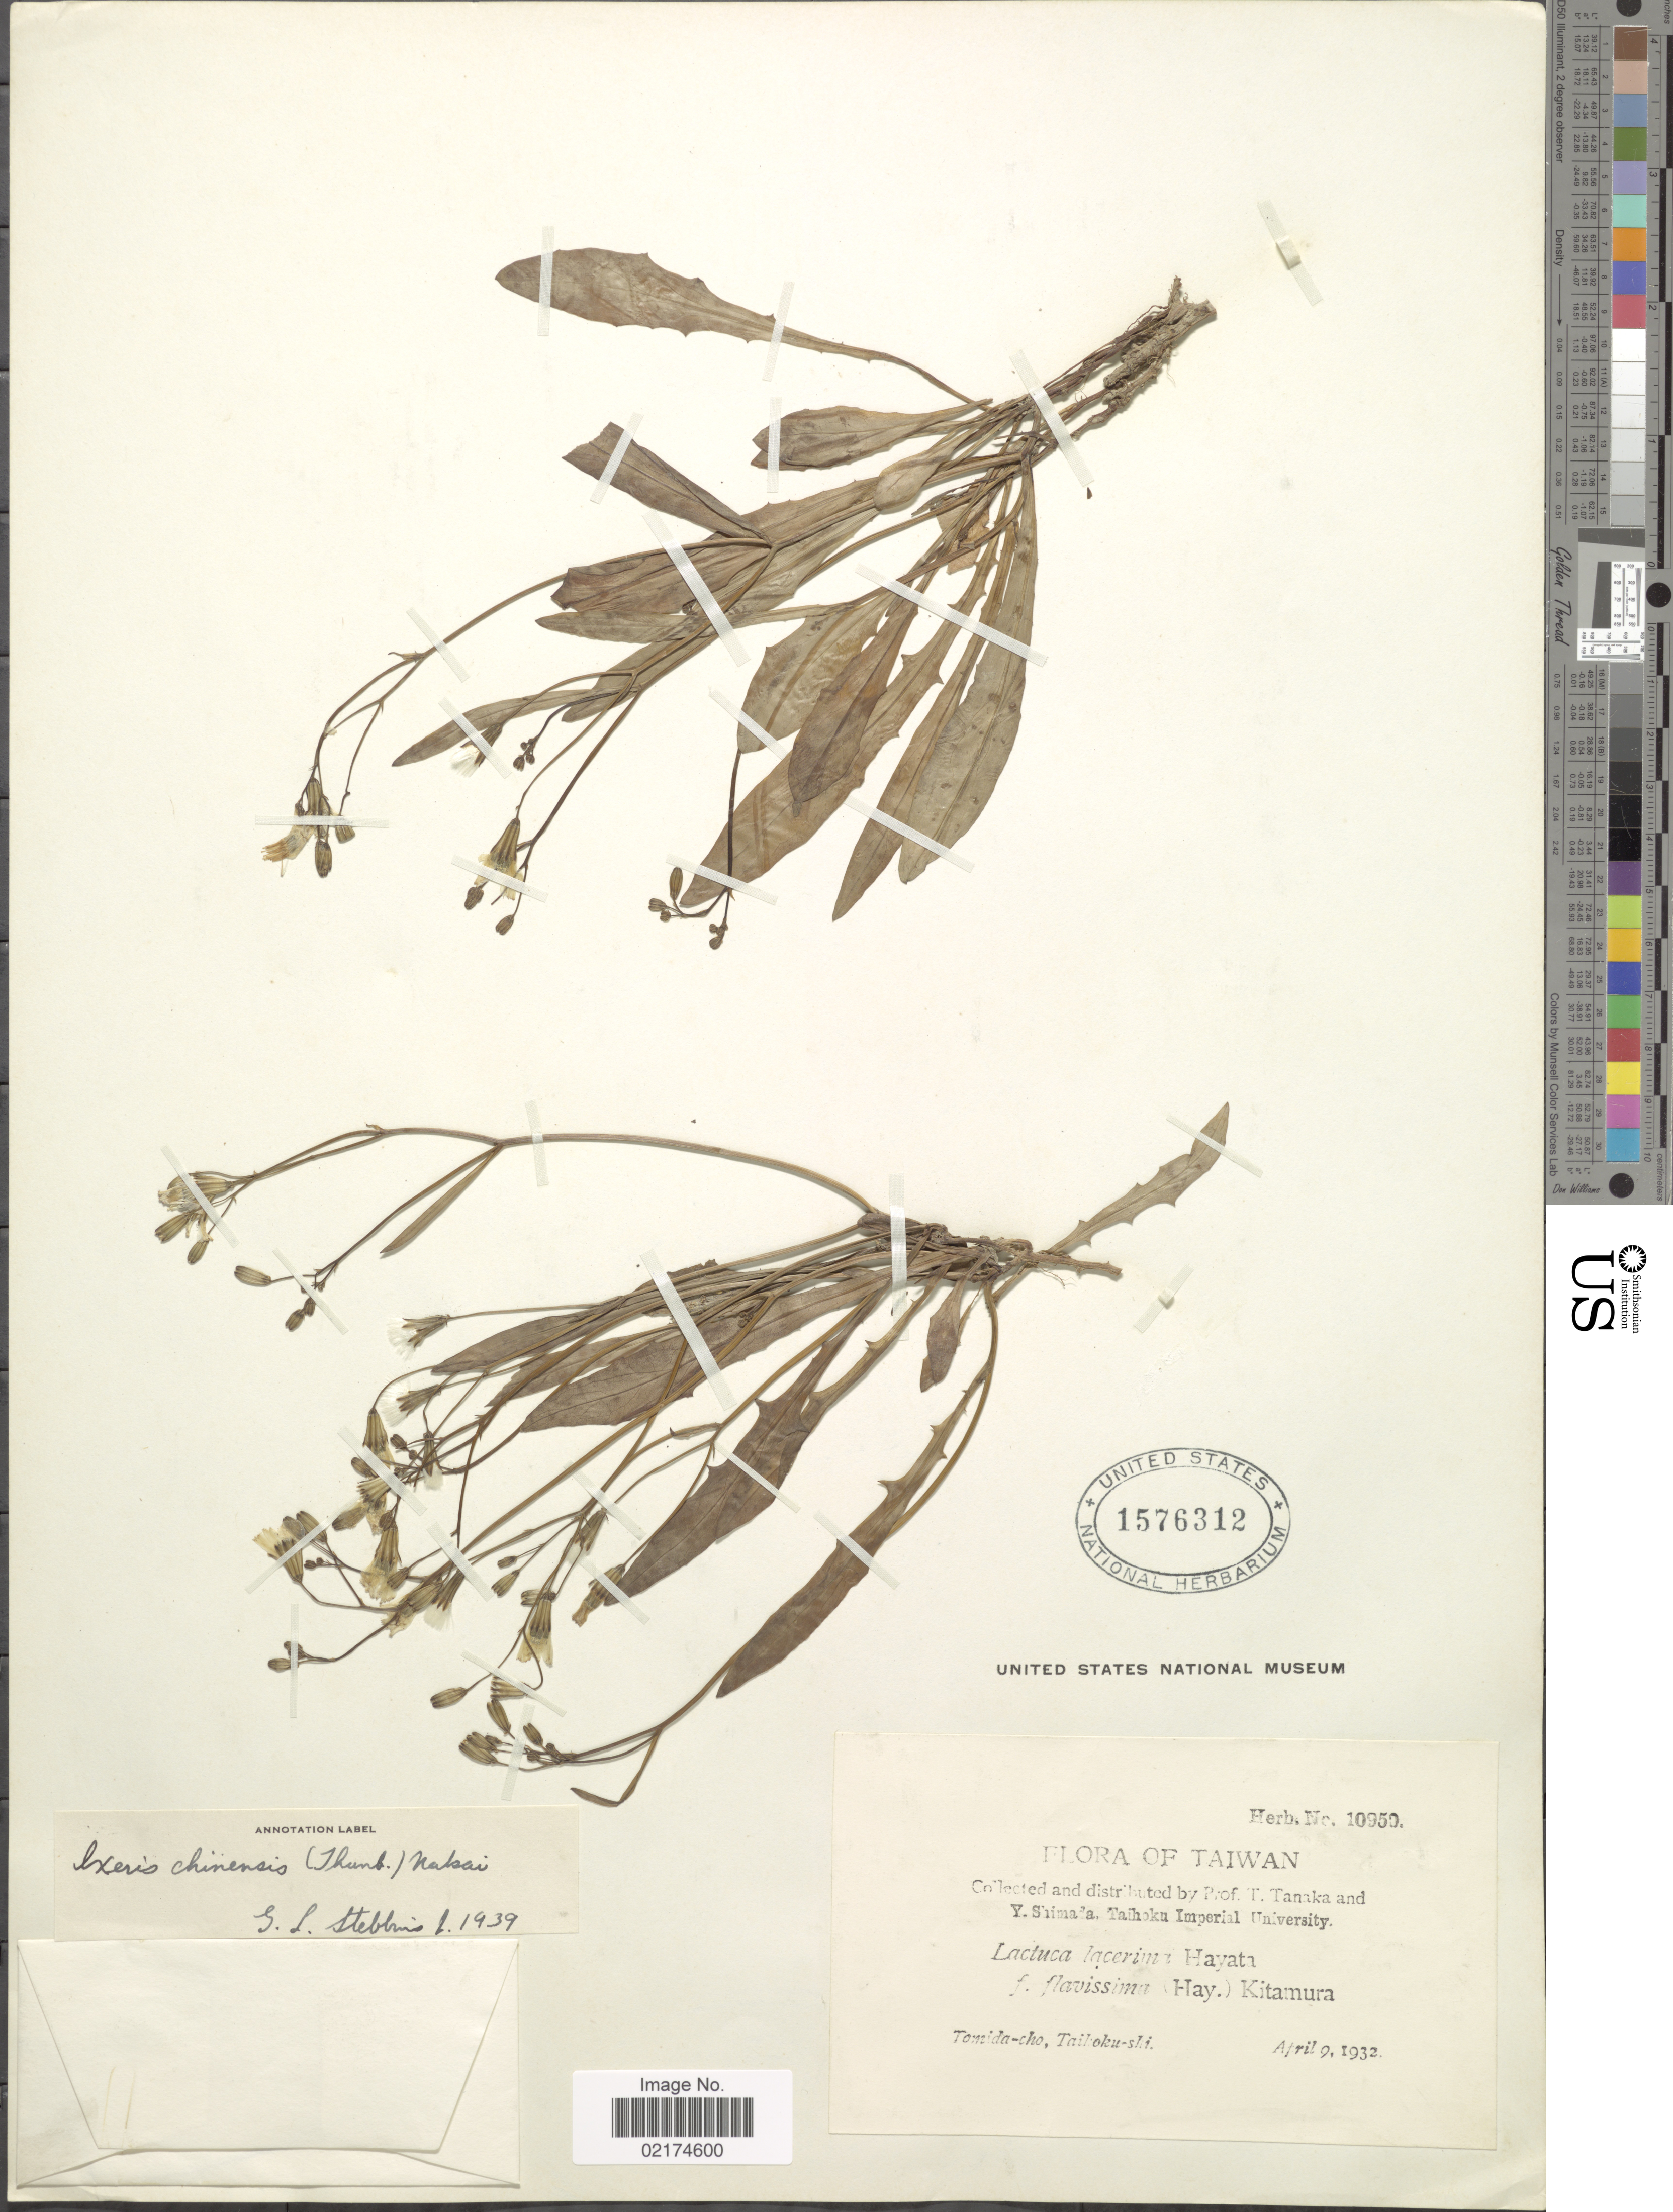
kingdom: Plantae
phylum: Tracheophyta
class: Magnoliopsida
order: Asterales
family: Asteraceae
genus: Ixeris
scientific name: Ixeris chinensis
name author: (Thunb.) Nakai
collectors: T. Tanaka & Y. Shimada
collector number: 10950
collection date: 1932-04-09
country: Taiwan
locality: Tonida-cho, Tailoku-shi [interpreted]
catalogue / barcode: US 1576312